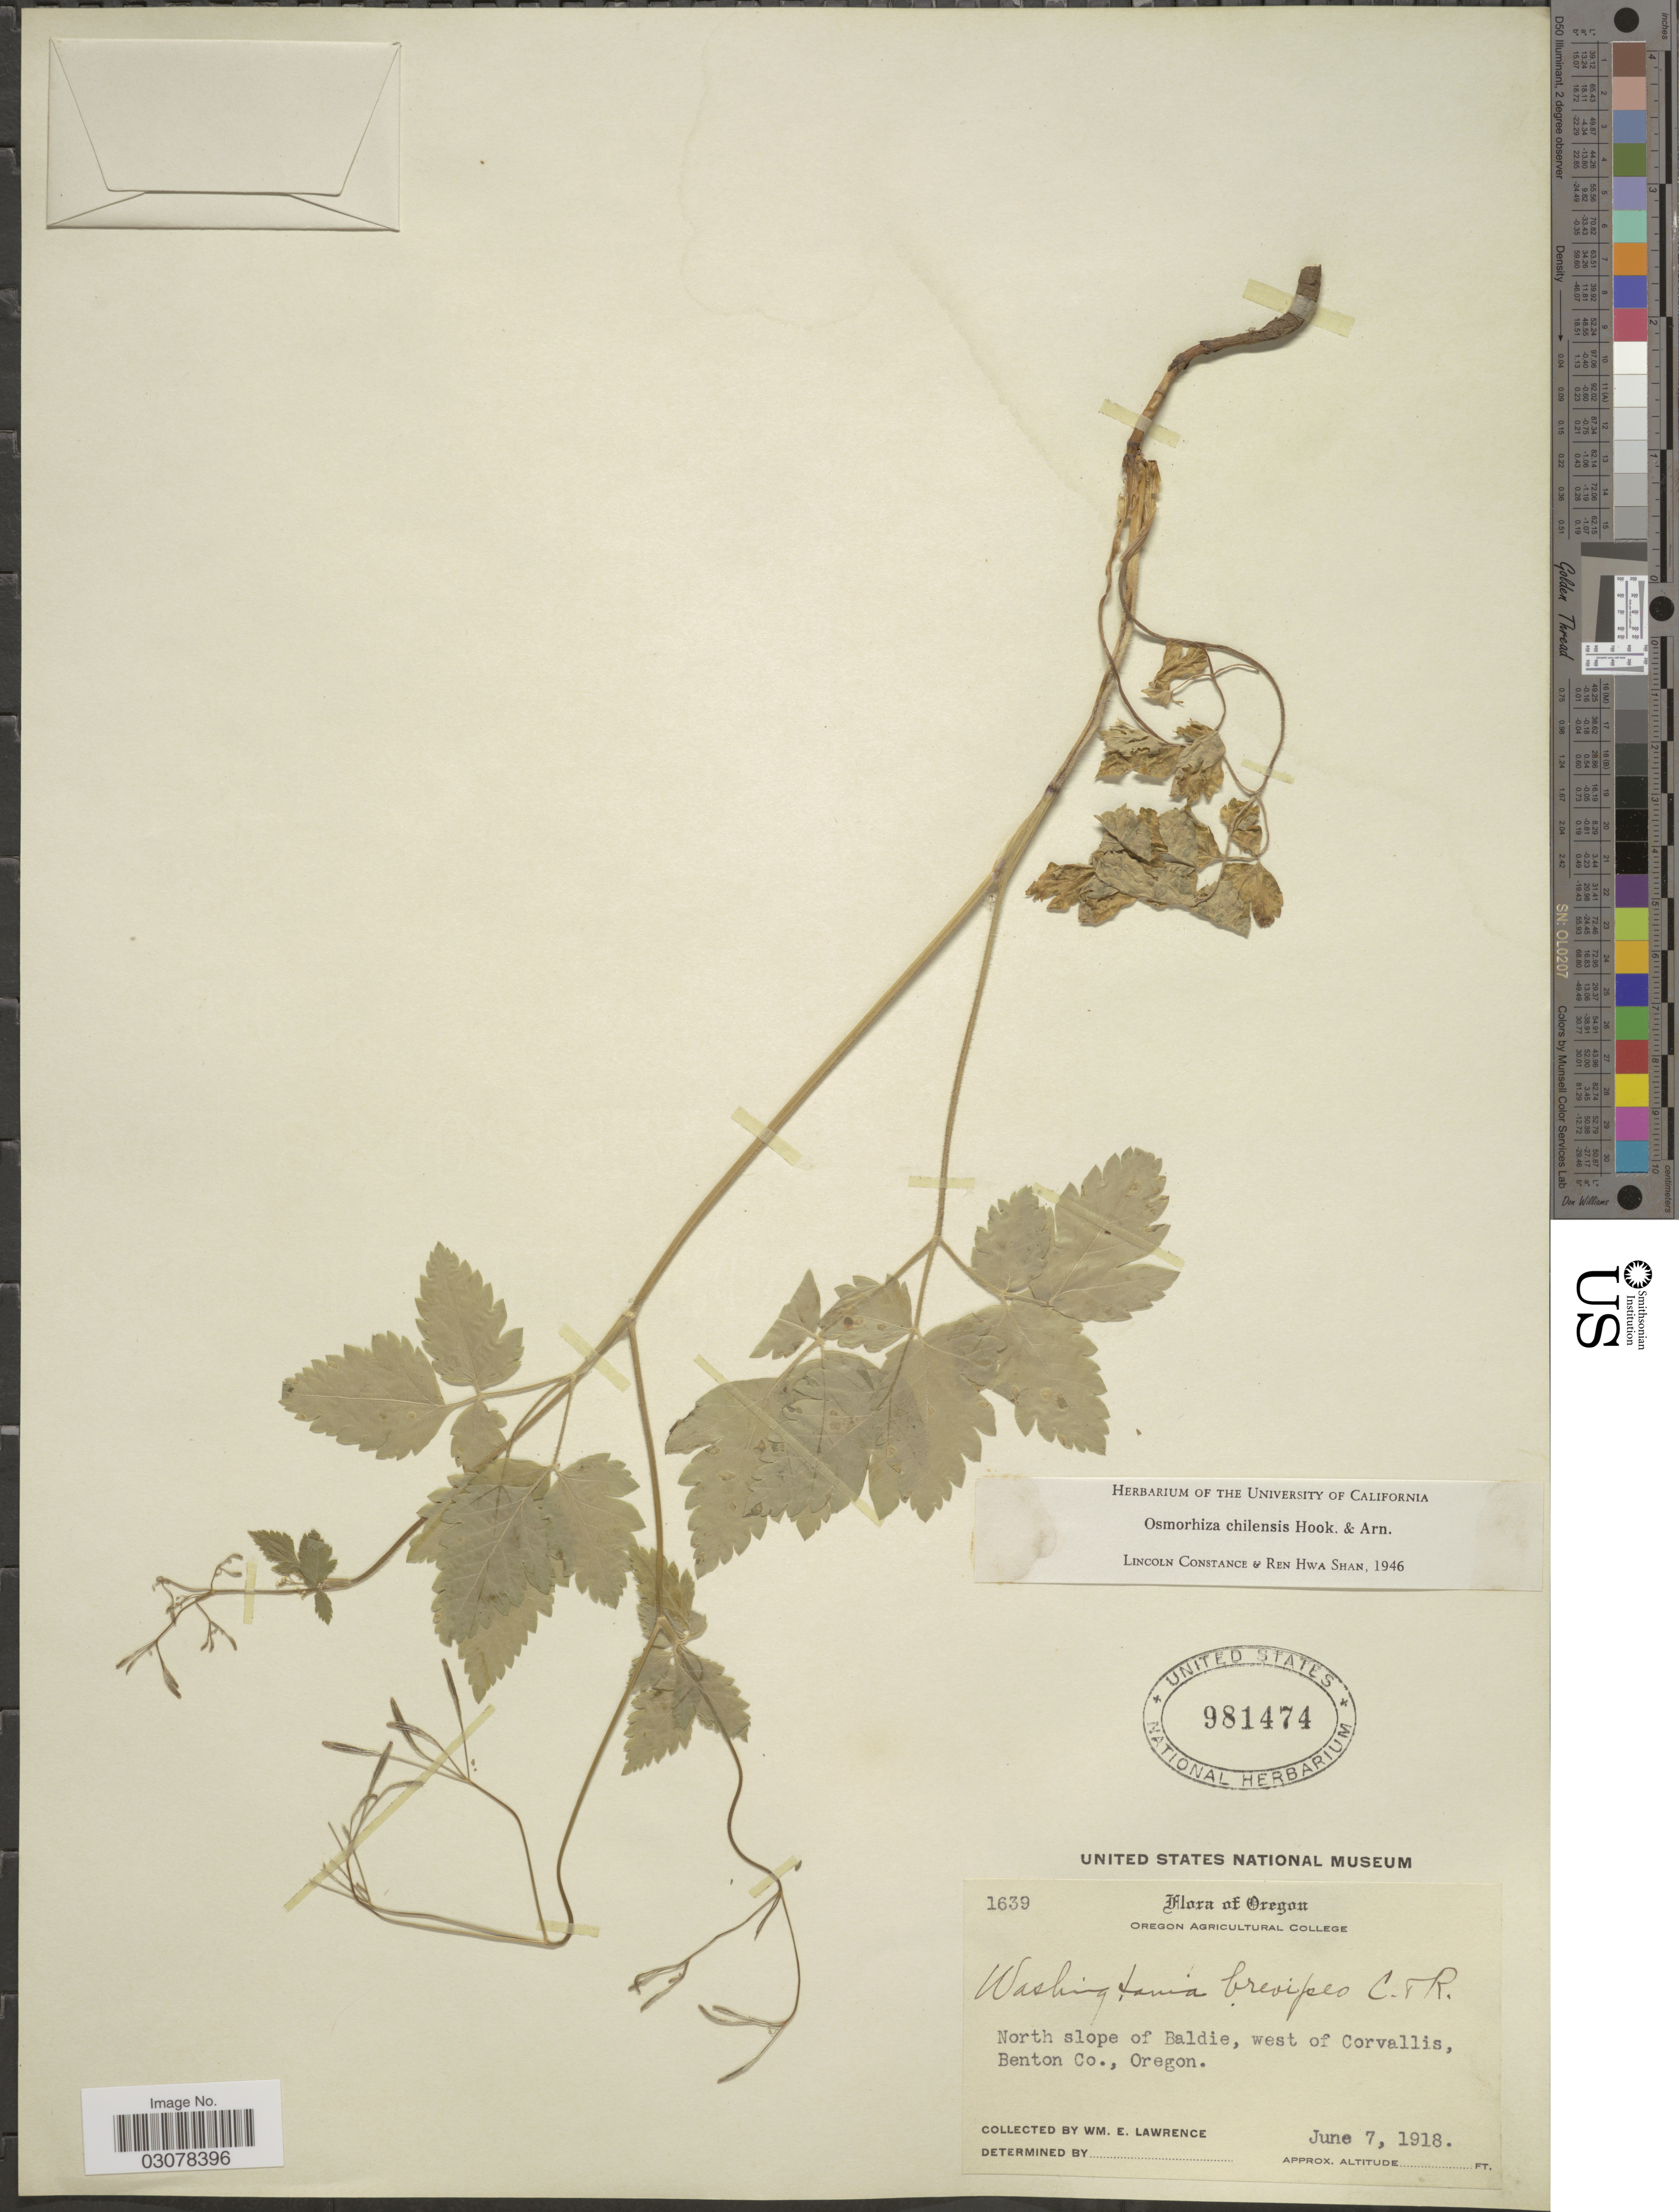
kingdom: Plantae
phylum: Tracheophyta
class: Magnoliopsida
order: Apiales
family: Apiaceae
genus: Osmorhiza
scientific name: Osmorhiza chilensis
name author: Hook. & Arn.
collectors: W. Lawrence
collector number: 1639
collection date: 1918-06-07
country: United States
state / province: Oregon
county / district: Benton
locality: North slope of Baldie, west of Corvallis, Benton Co.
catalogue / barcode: US 981474